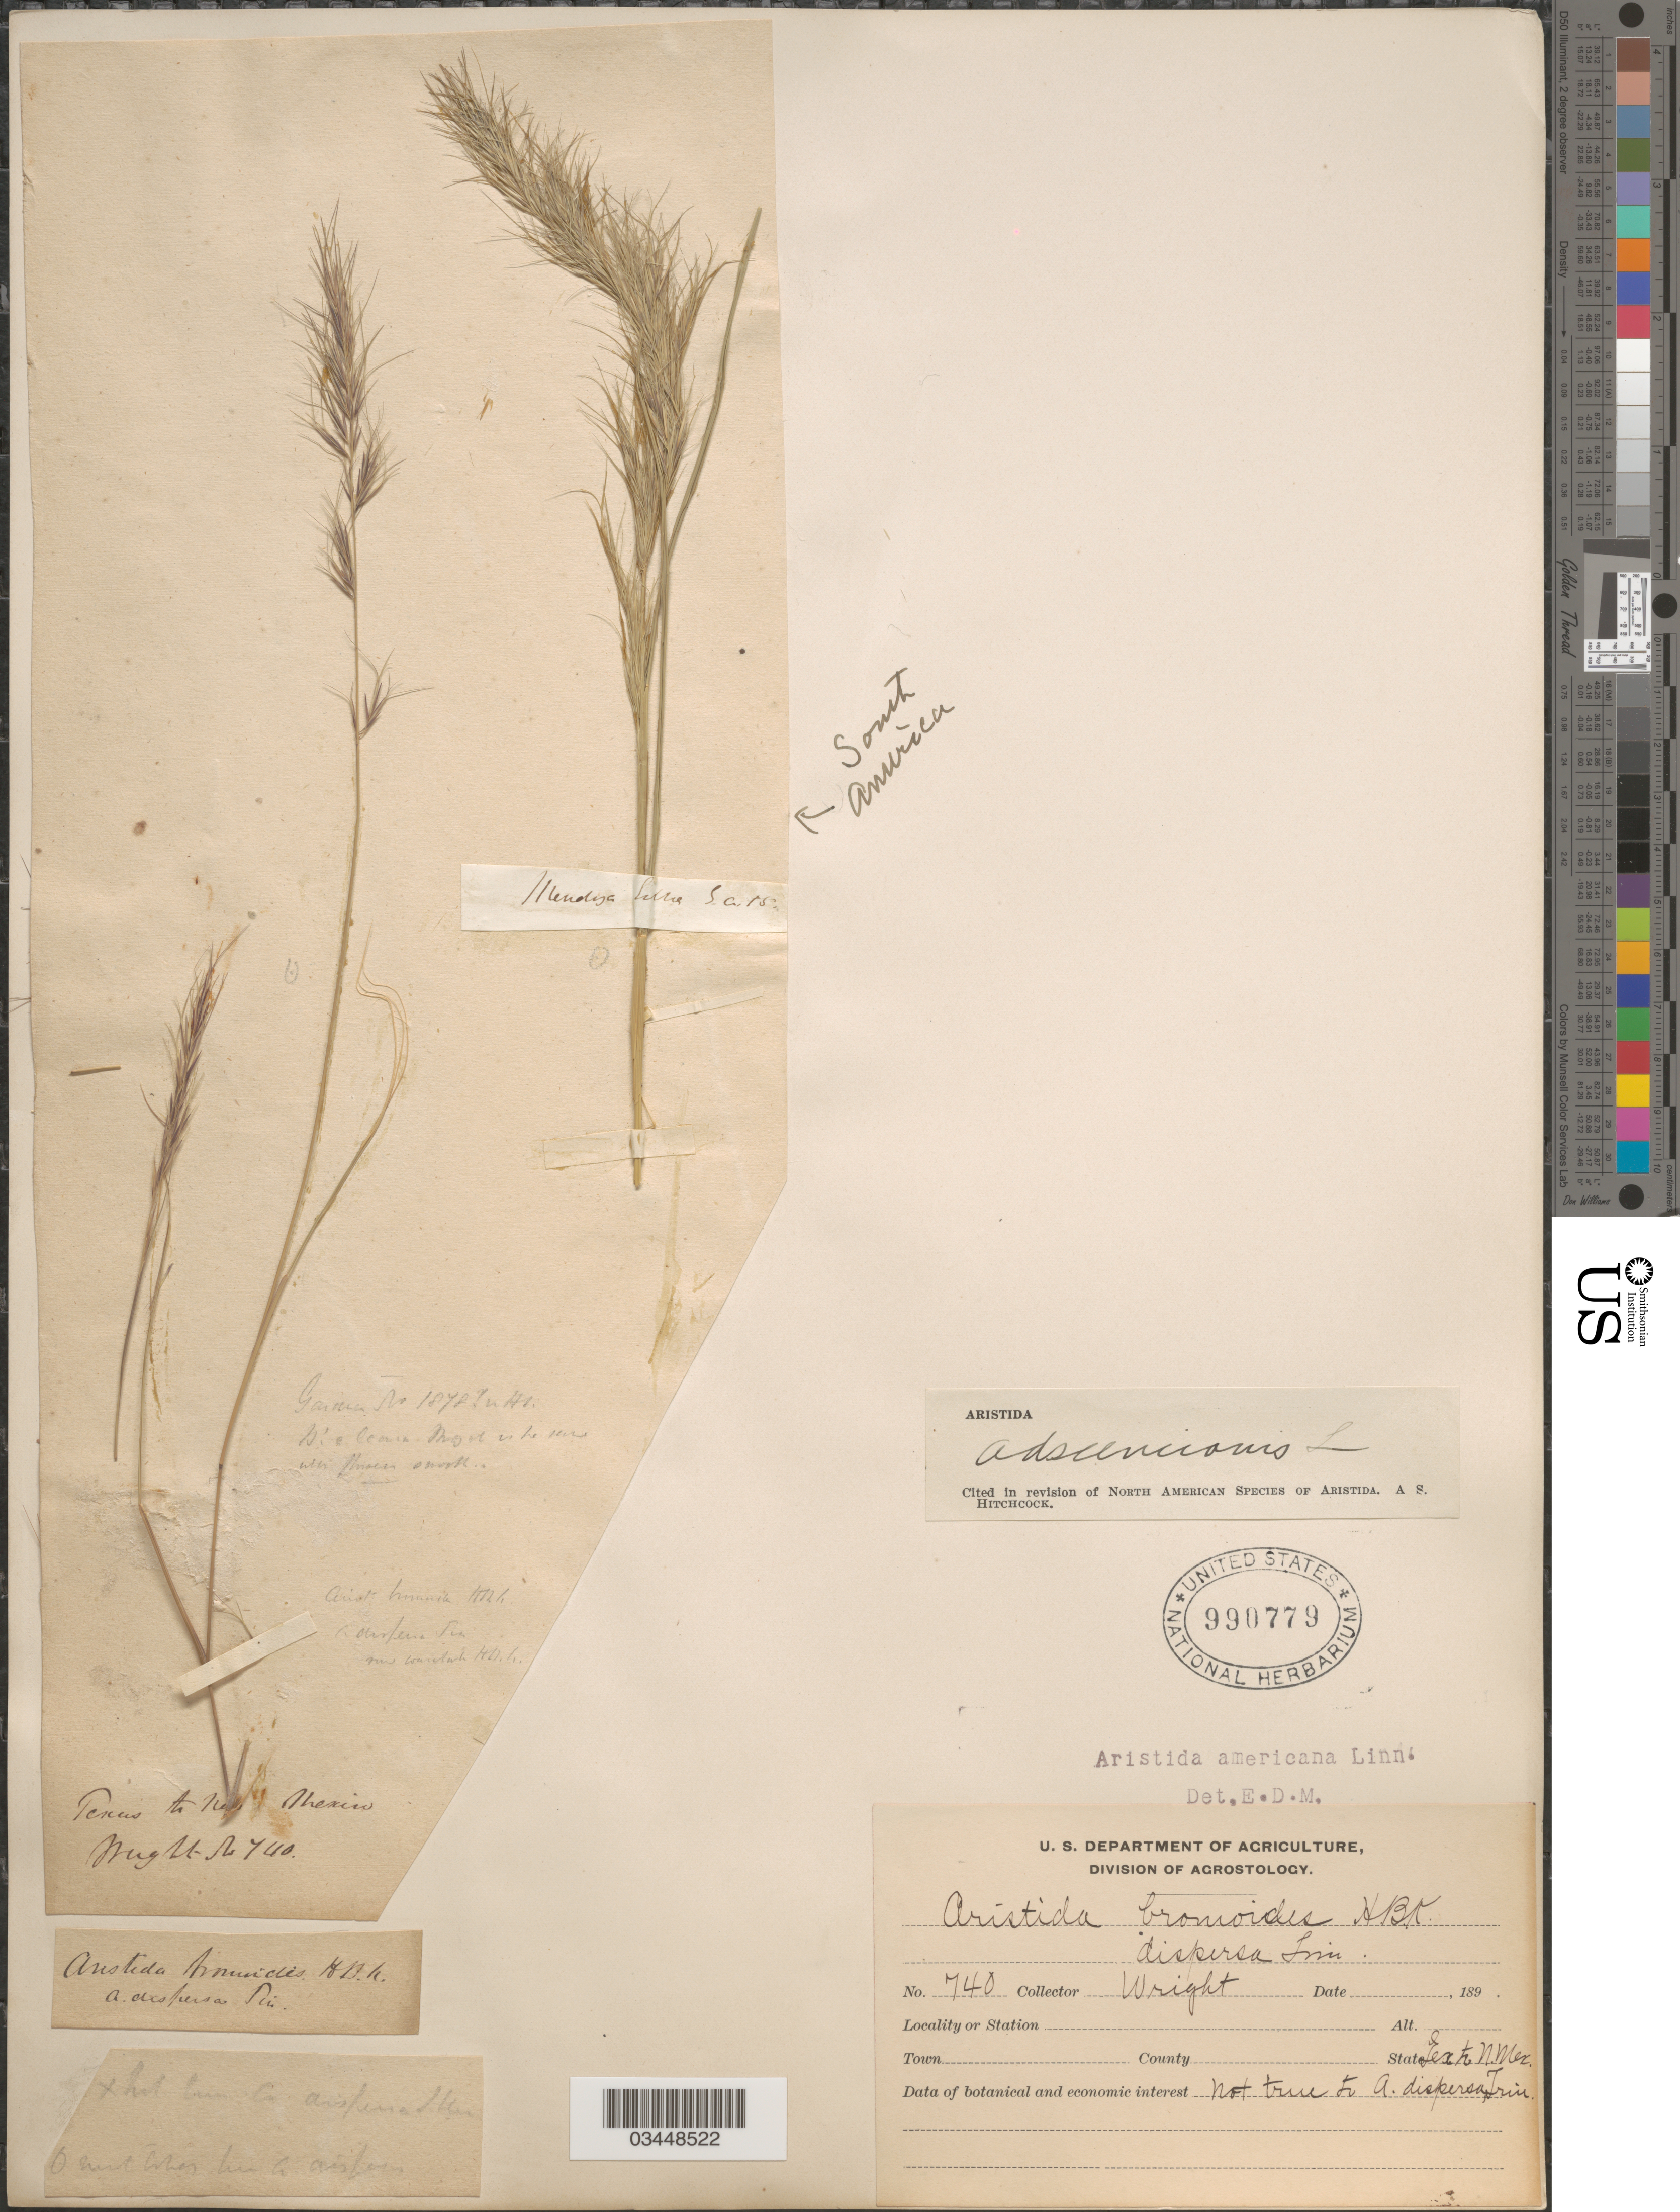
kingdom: Plantae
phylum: Tracheophyta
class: Liliopsida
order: Poales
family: Poaceae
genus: Aristida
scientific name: Aristida adscensionis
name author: L.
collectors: Wright, --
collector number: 740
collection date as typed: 189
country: United States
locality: Tex. to N. Mex.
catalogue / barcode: US 990779